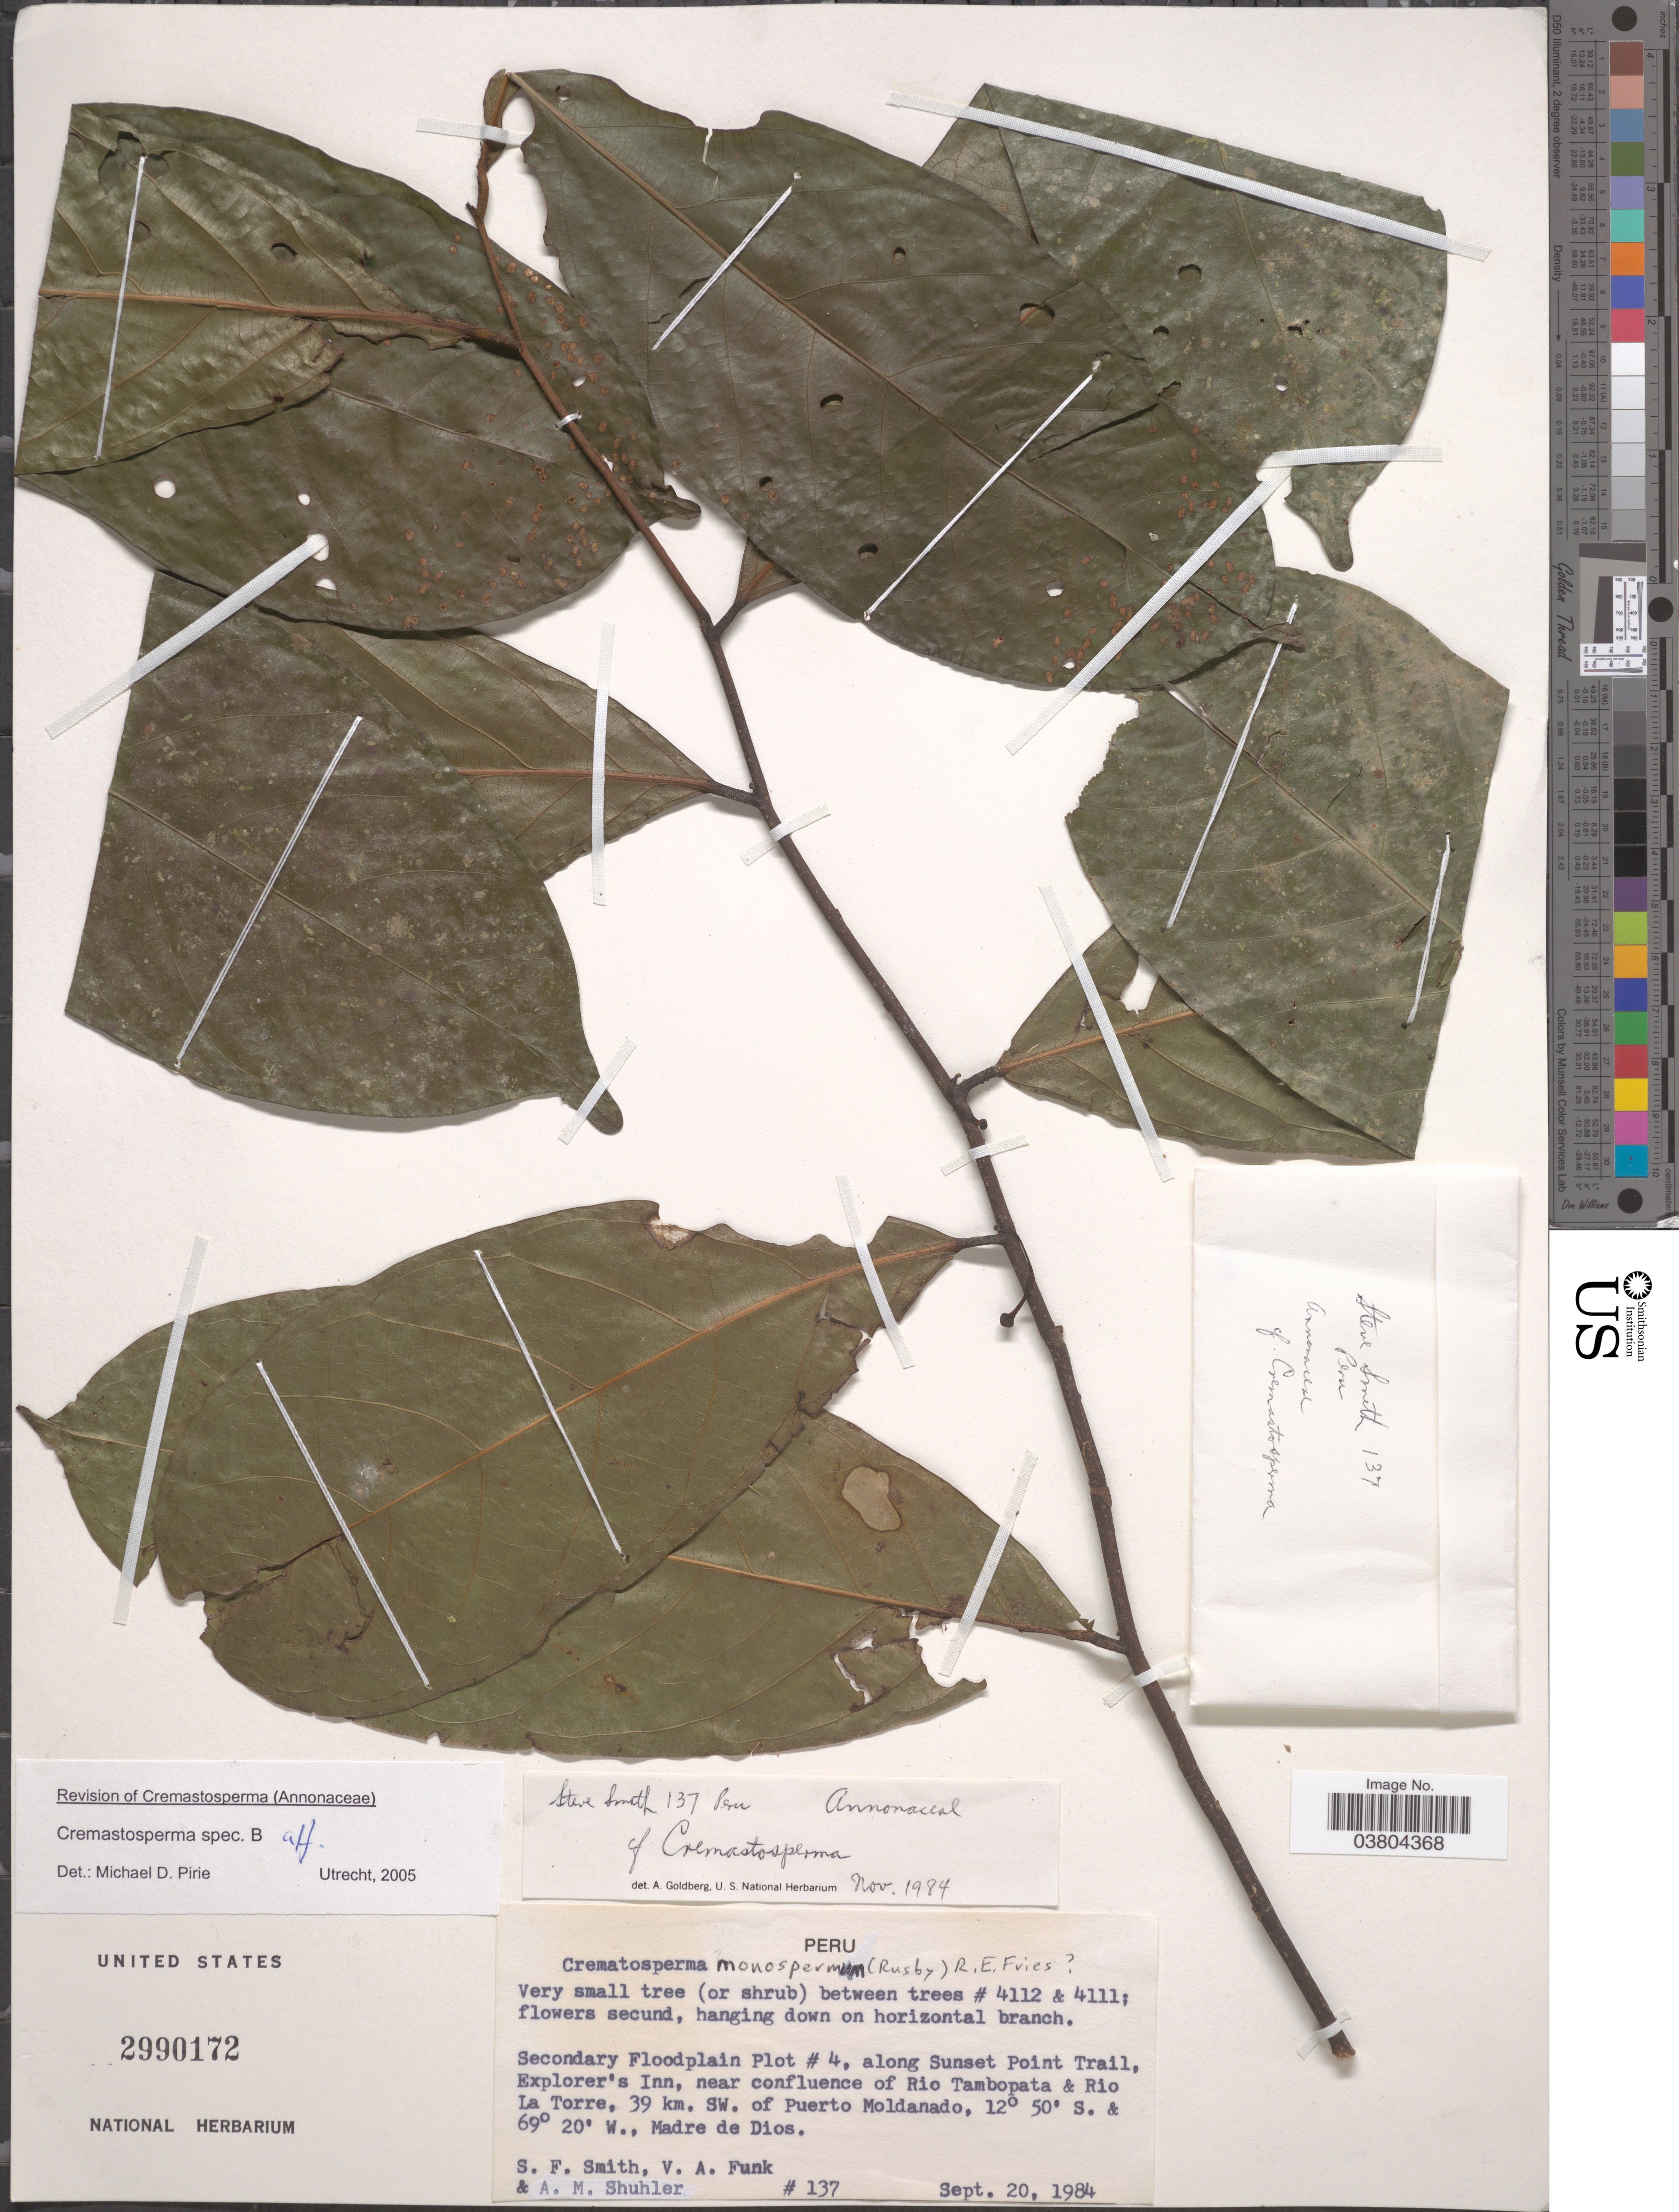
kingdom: Plantae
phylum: Tracheophyta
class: Magnoliopsida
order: Magnoliales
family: Annonaceae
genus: Cremastosperma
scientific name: Cremastosperma sp.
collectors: S.F. Smith, V. Funk & A. Shuhler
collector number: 137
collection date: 1984-09-20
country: Peru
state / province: Madre de Dios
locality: Secondary Floodplain Plot #4, along Sunset Point Trail, Explorer's Inn, near confluence of Rio Tambopata & Rio La Torre, 39 km. SW. of Puerto Moldanado.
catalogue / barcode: US 2990172